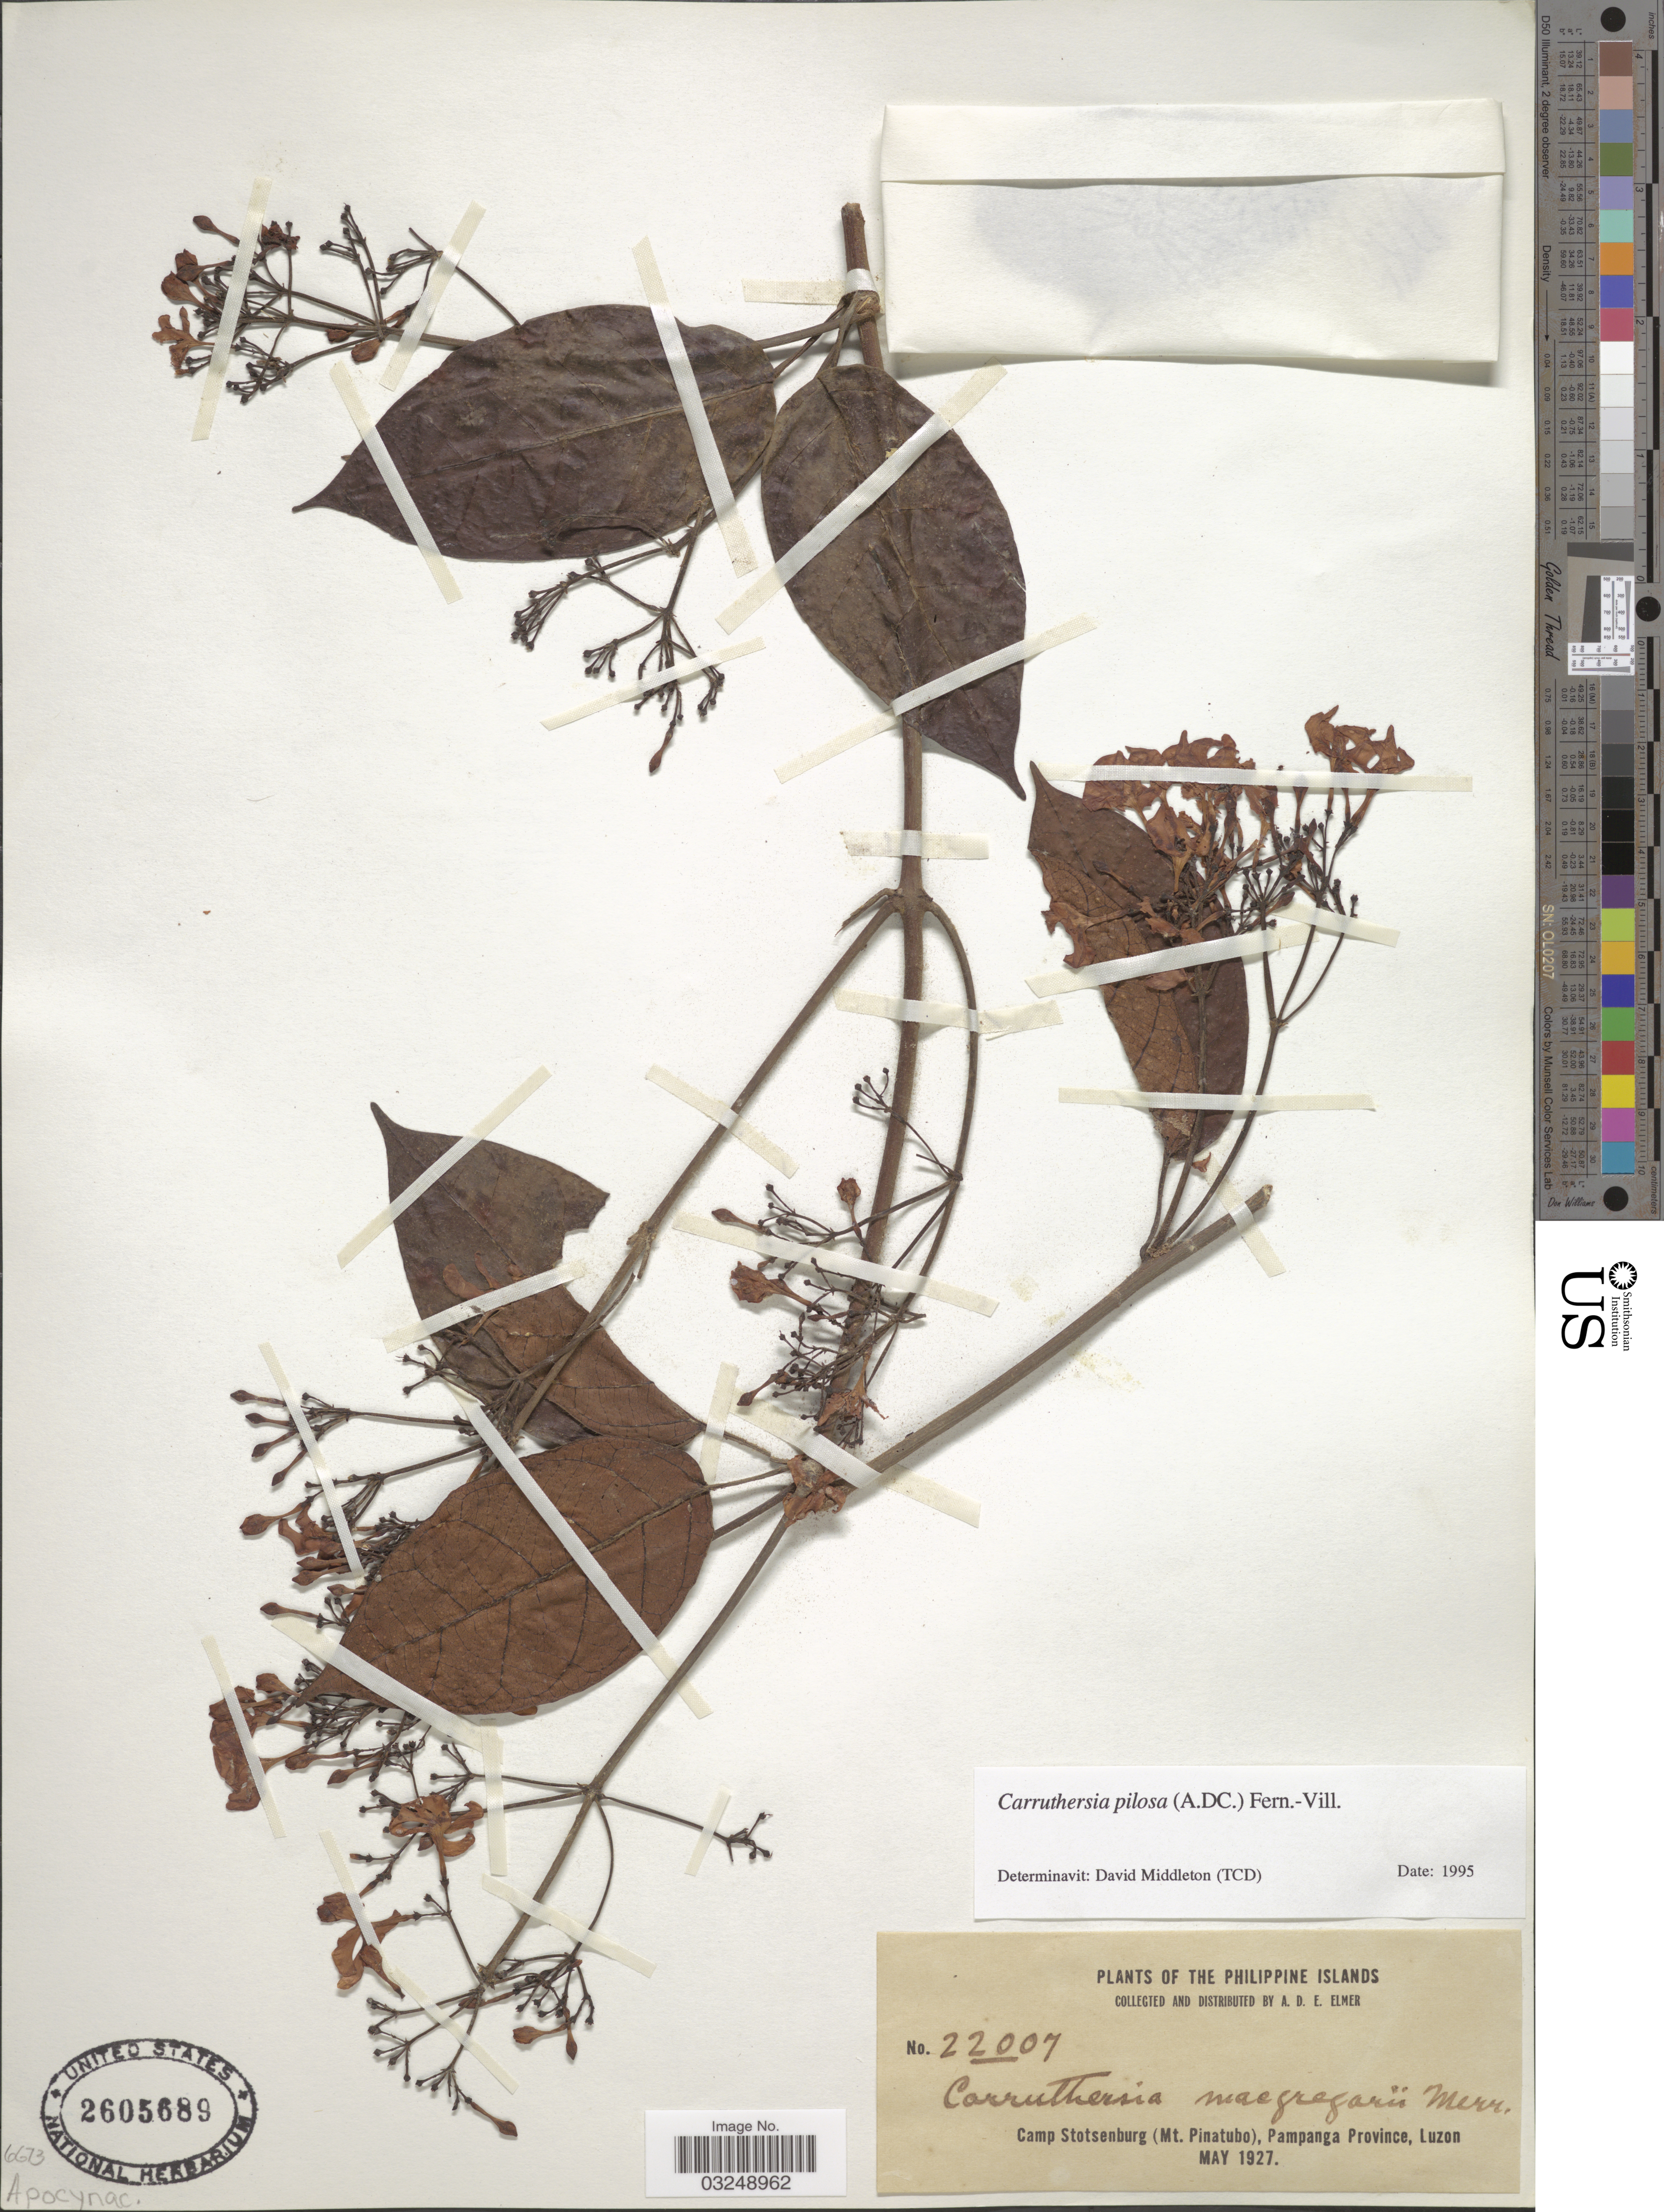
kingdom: Plantae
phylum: Tracheophyta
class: Magnoliopsida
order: Gentianales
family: Apocynaceae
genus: Carruthersia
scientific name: Carruthersia pilosa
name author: (DC.) Fern.-Vill.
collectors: A. D. E. Elmer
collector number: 22007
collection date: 1927-05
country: Philippines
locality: The Philippine Islands. Camp Stotsenburg (Mt. Pinatubo), Pampanga Province. Luzon.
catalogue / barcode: US 2605689